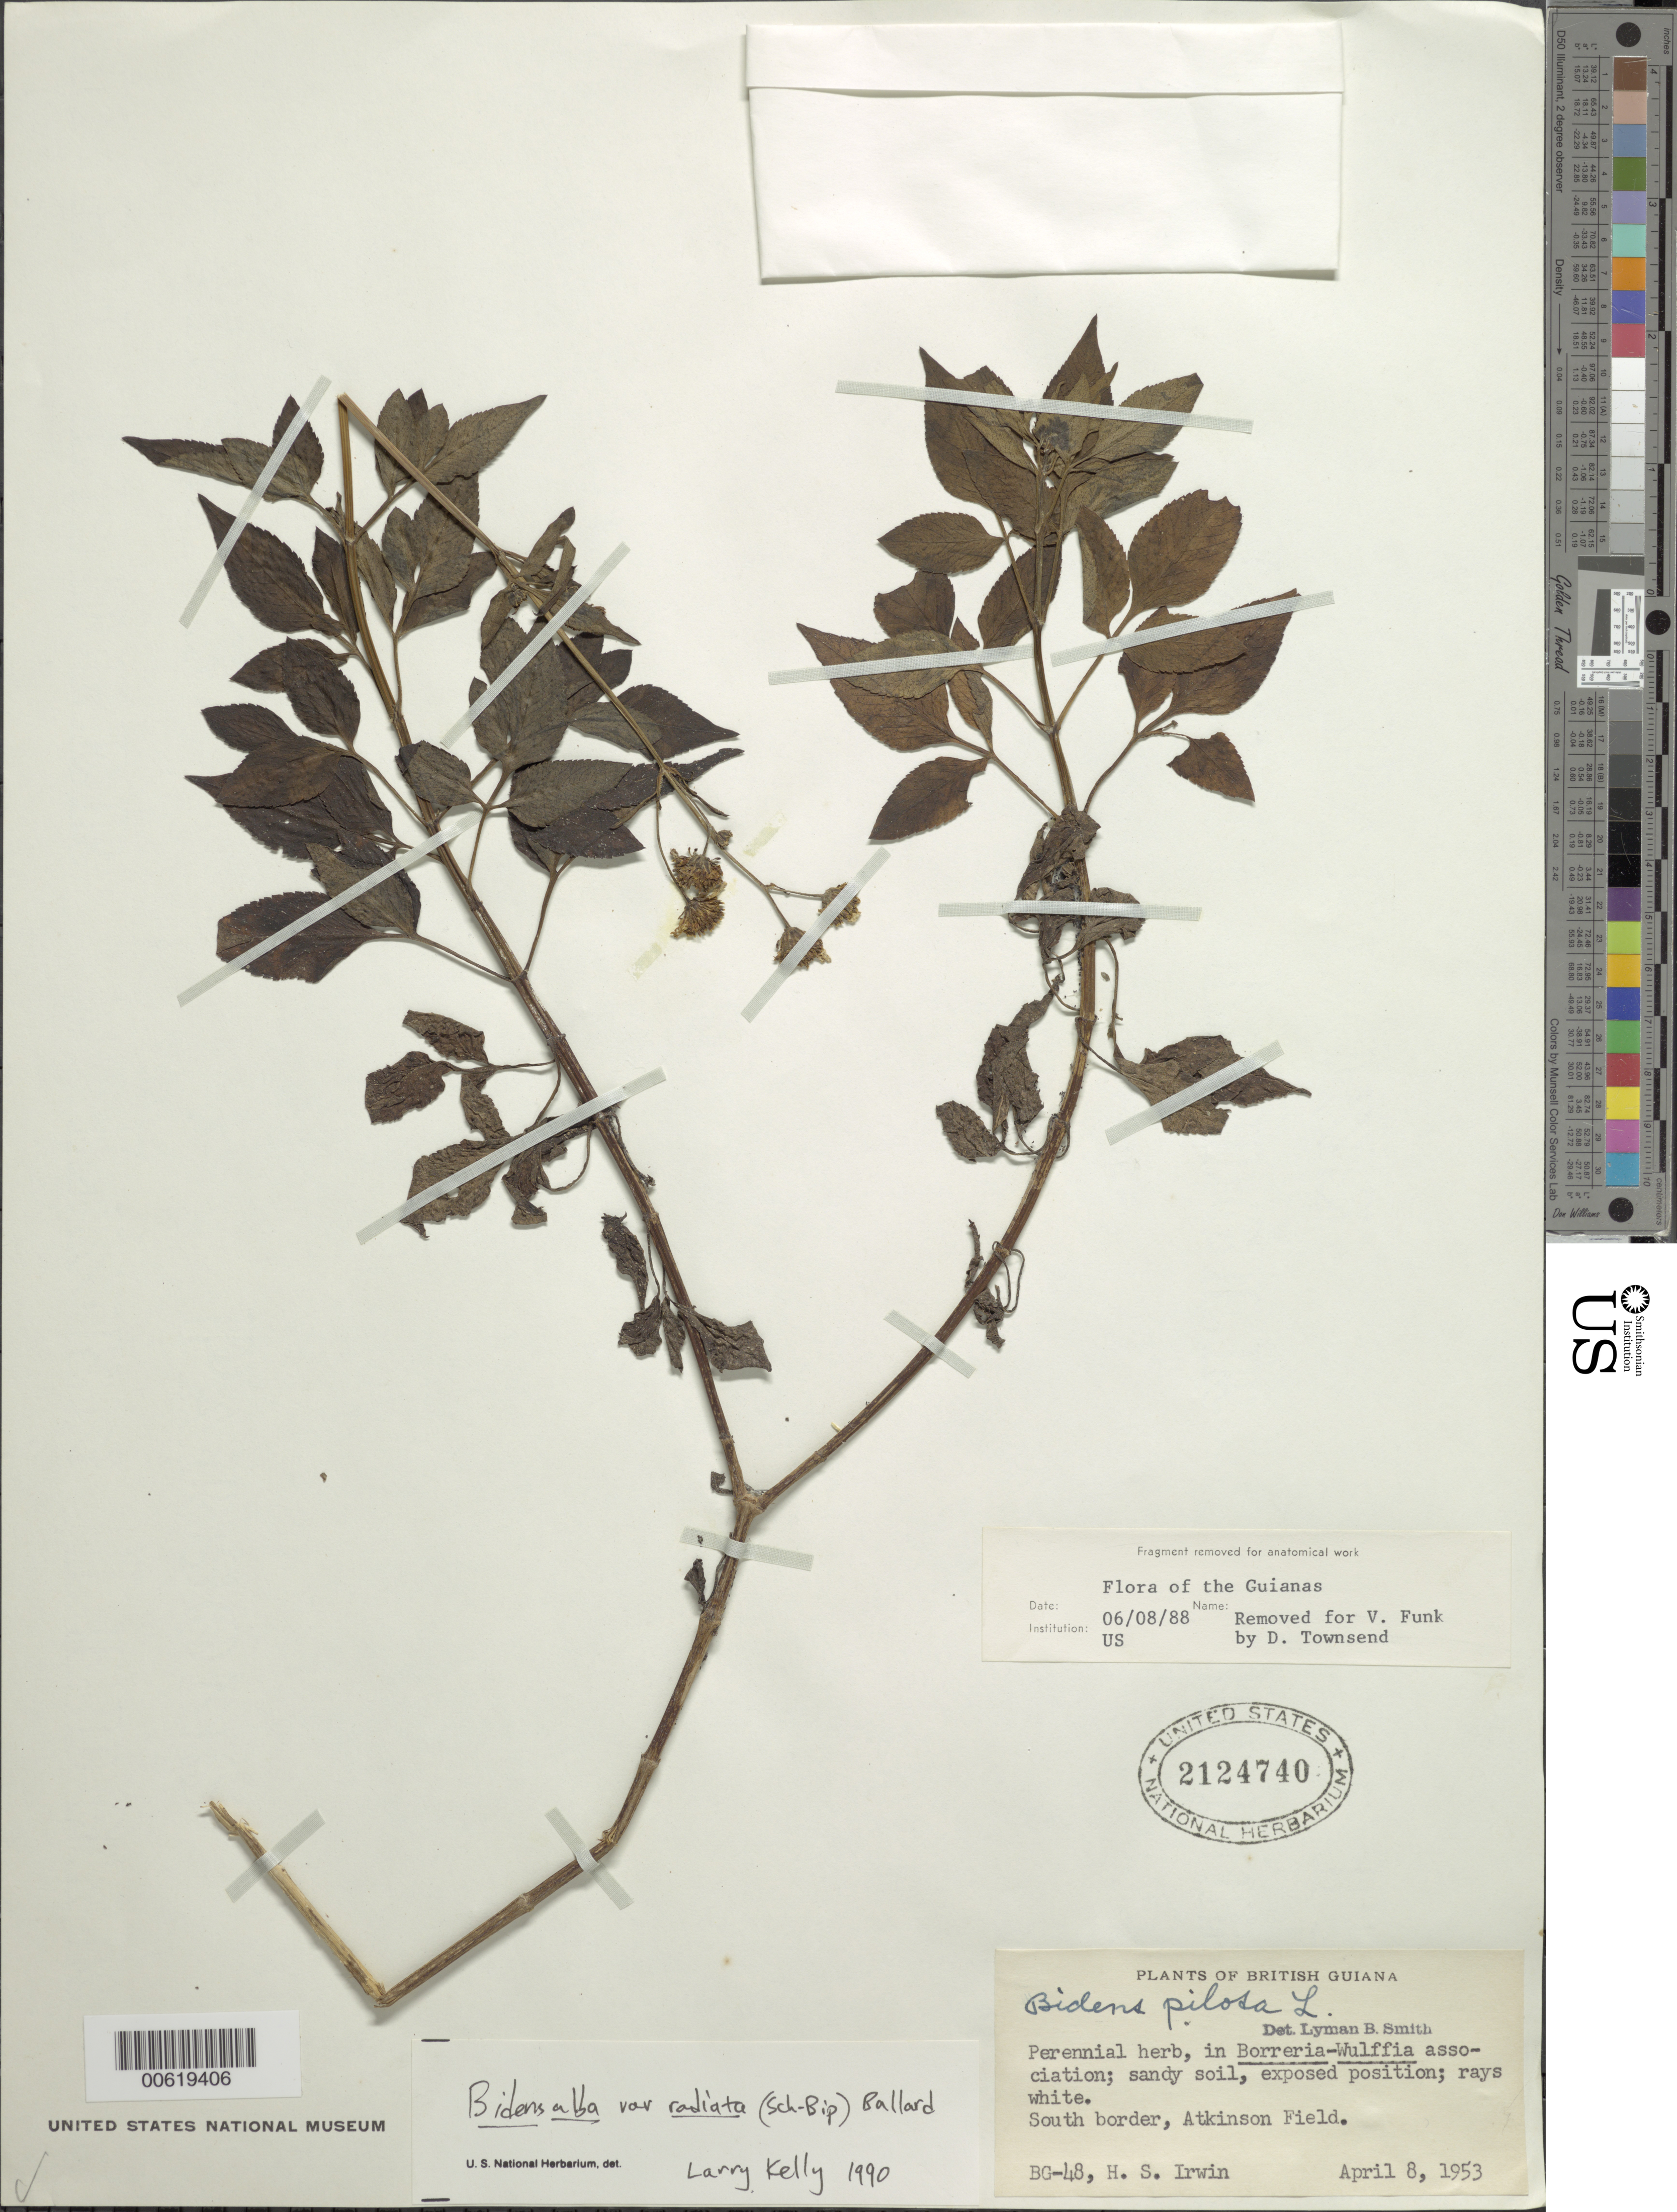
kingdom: Plantae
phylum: Tracheophyta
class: Magnoliopsida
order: Asterales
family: Asteraceae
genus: Bidens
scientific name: Bidens alba var. radiata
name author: (Sch. Bip.) R.E. Ballard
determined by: Kelly, L. M., (US), NMNH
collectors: H. Irwin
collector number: BG 48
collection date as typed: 8-Apr-53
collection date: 1953-04-08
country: Guyana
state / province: Demerara-Mahaica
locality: Atkinson Field, S border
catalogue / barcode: US 2124740